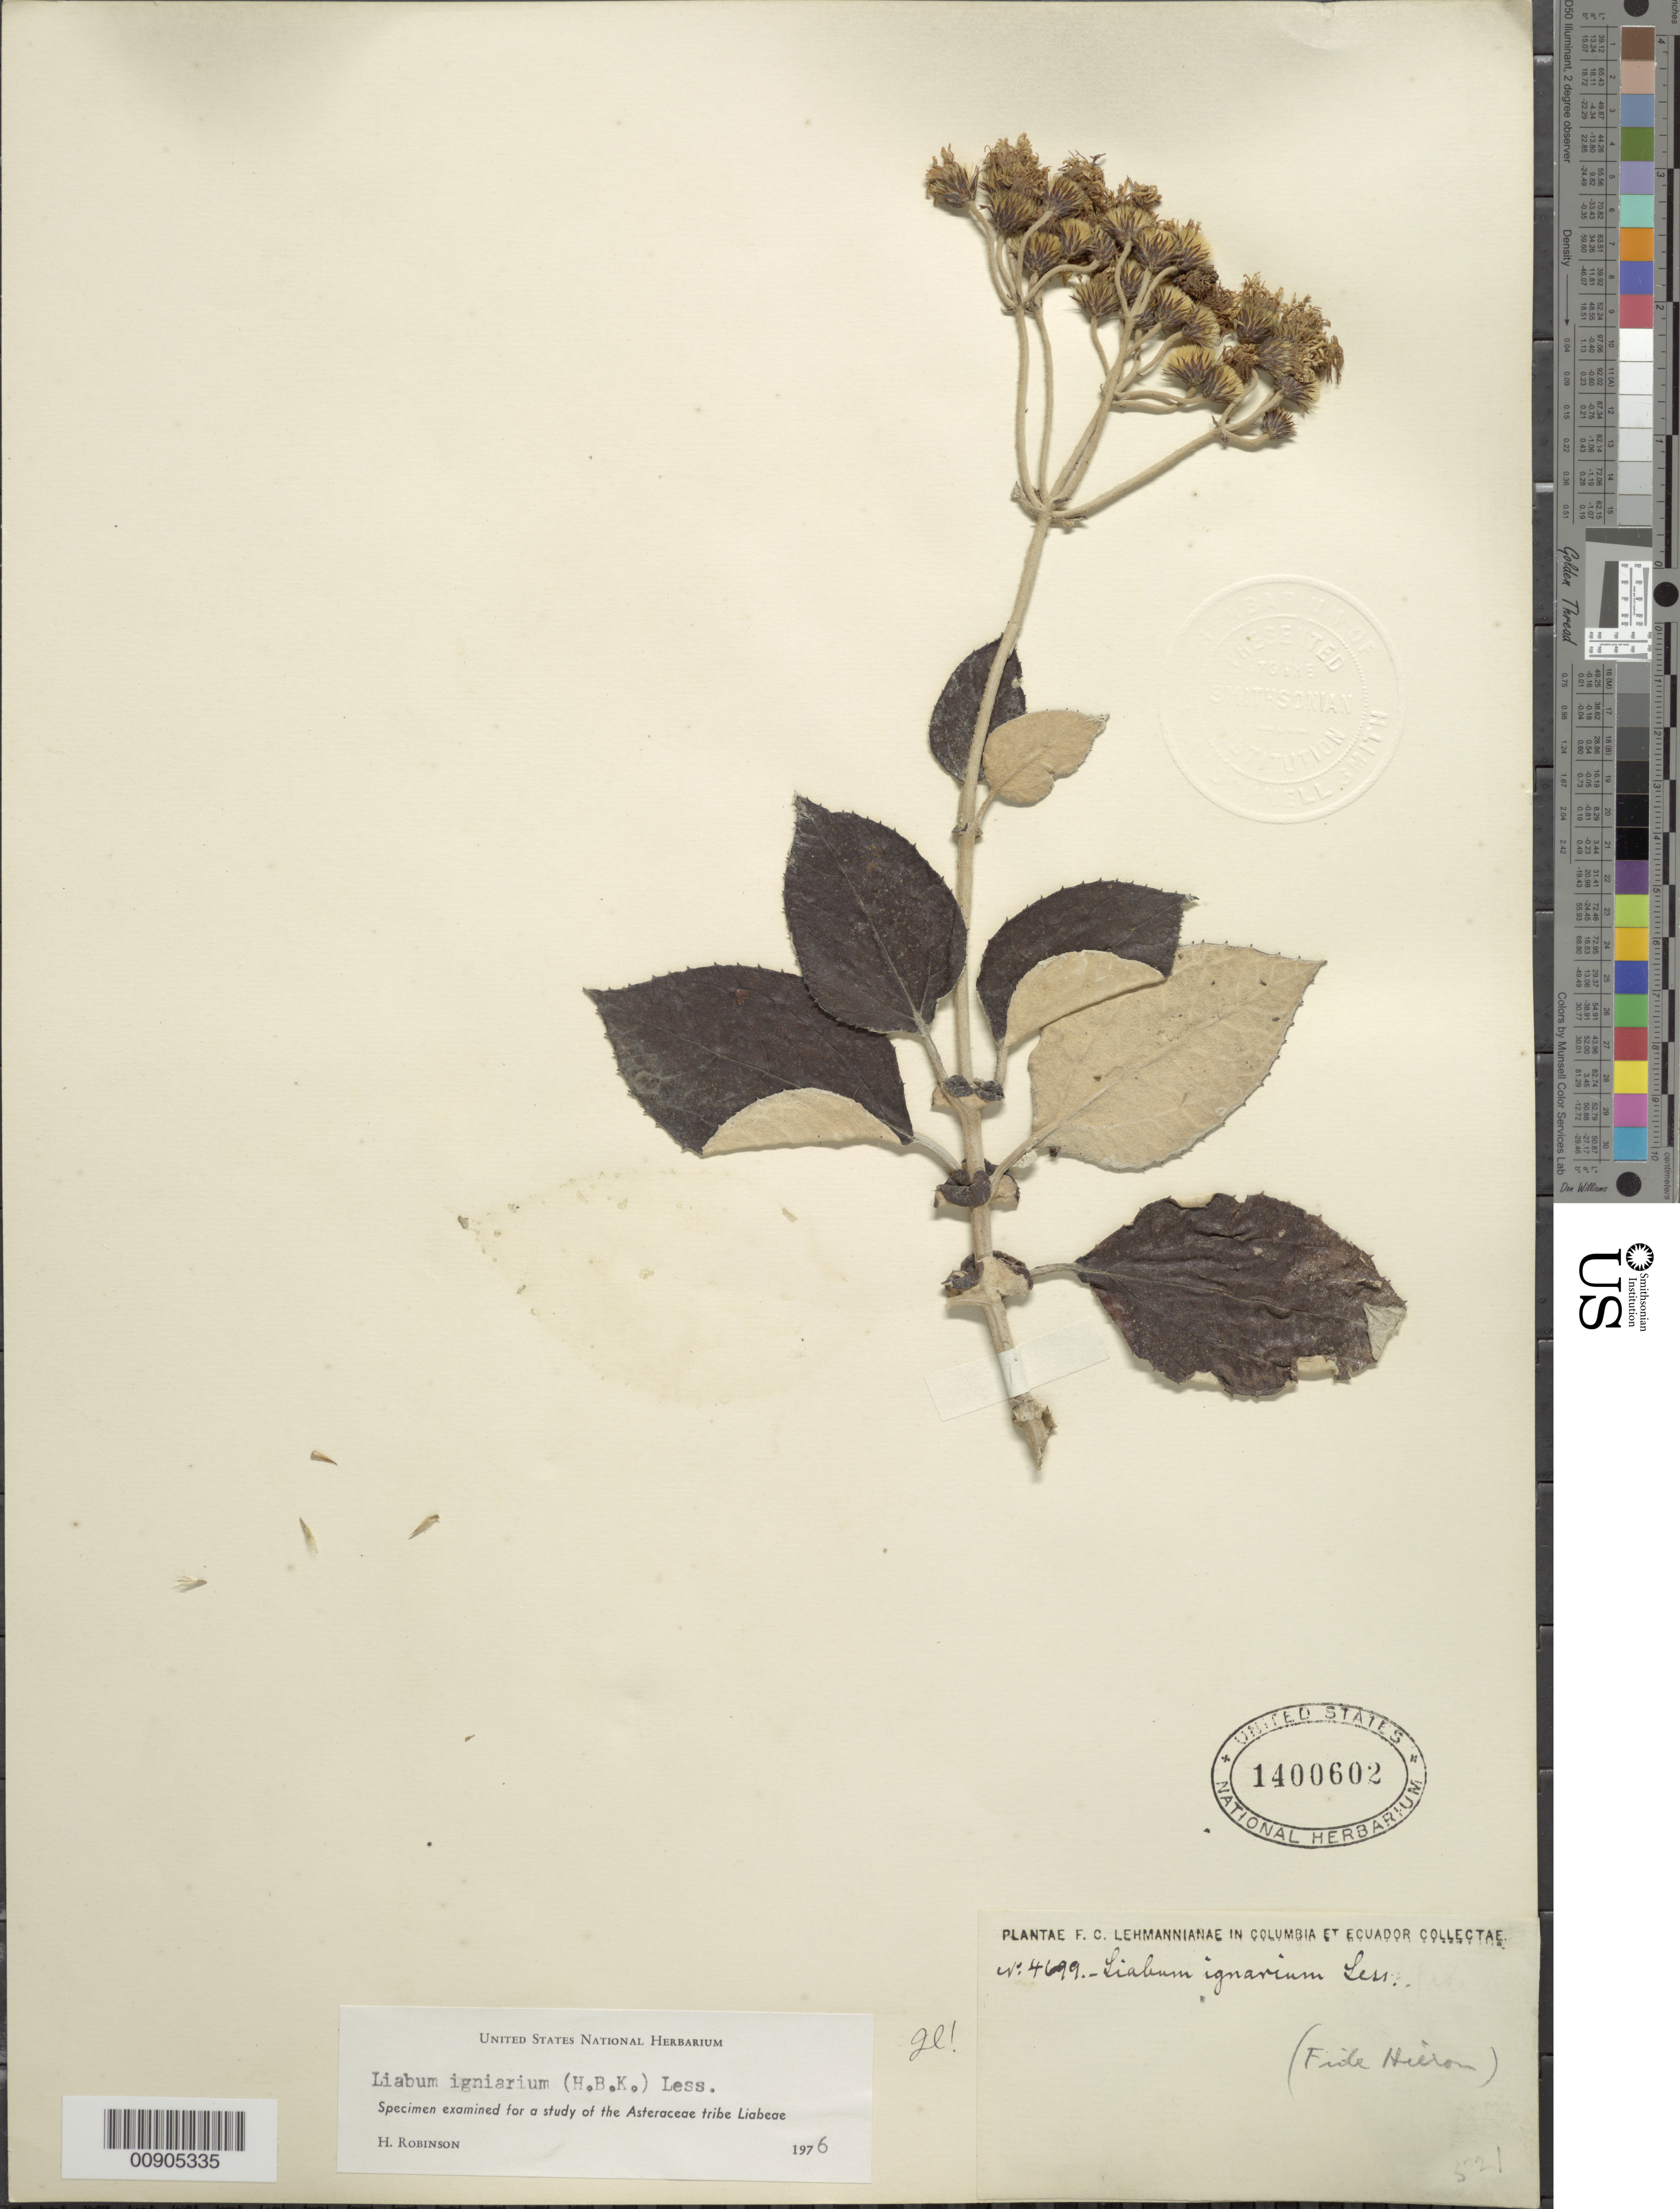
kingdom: Plantae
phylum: Tracheophyta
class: Magnoliopsida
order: Asterales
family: Asteraceae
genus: Liabum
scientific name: Liabum igniarium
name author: Less.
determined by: Robinson, Harold E., (US)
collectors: F. C. Lehmann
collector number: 4699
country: Ecuador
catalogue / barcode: US 1400602